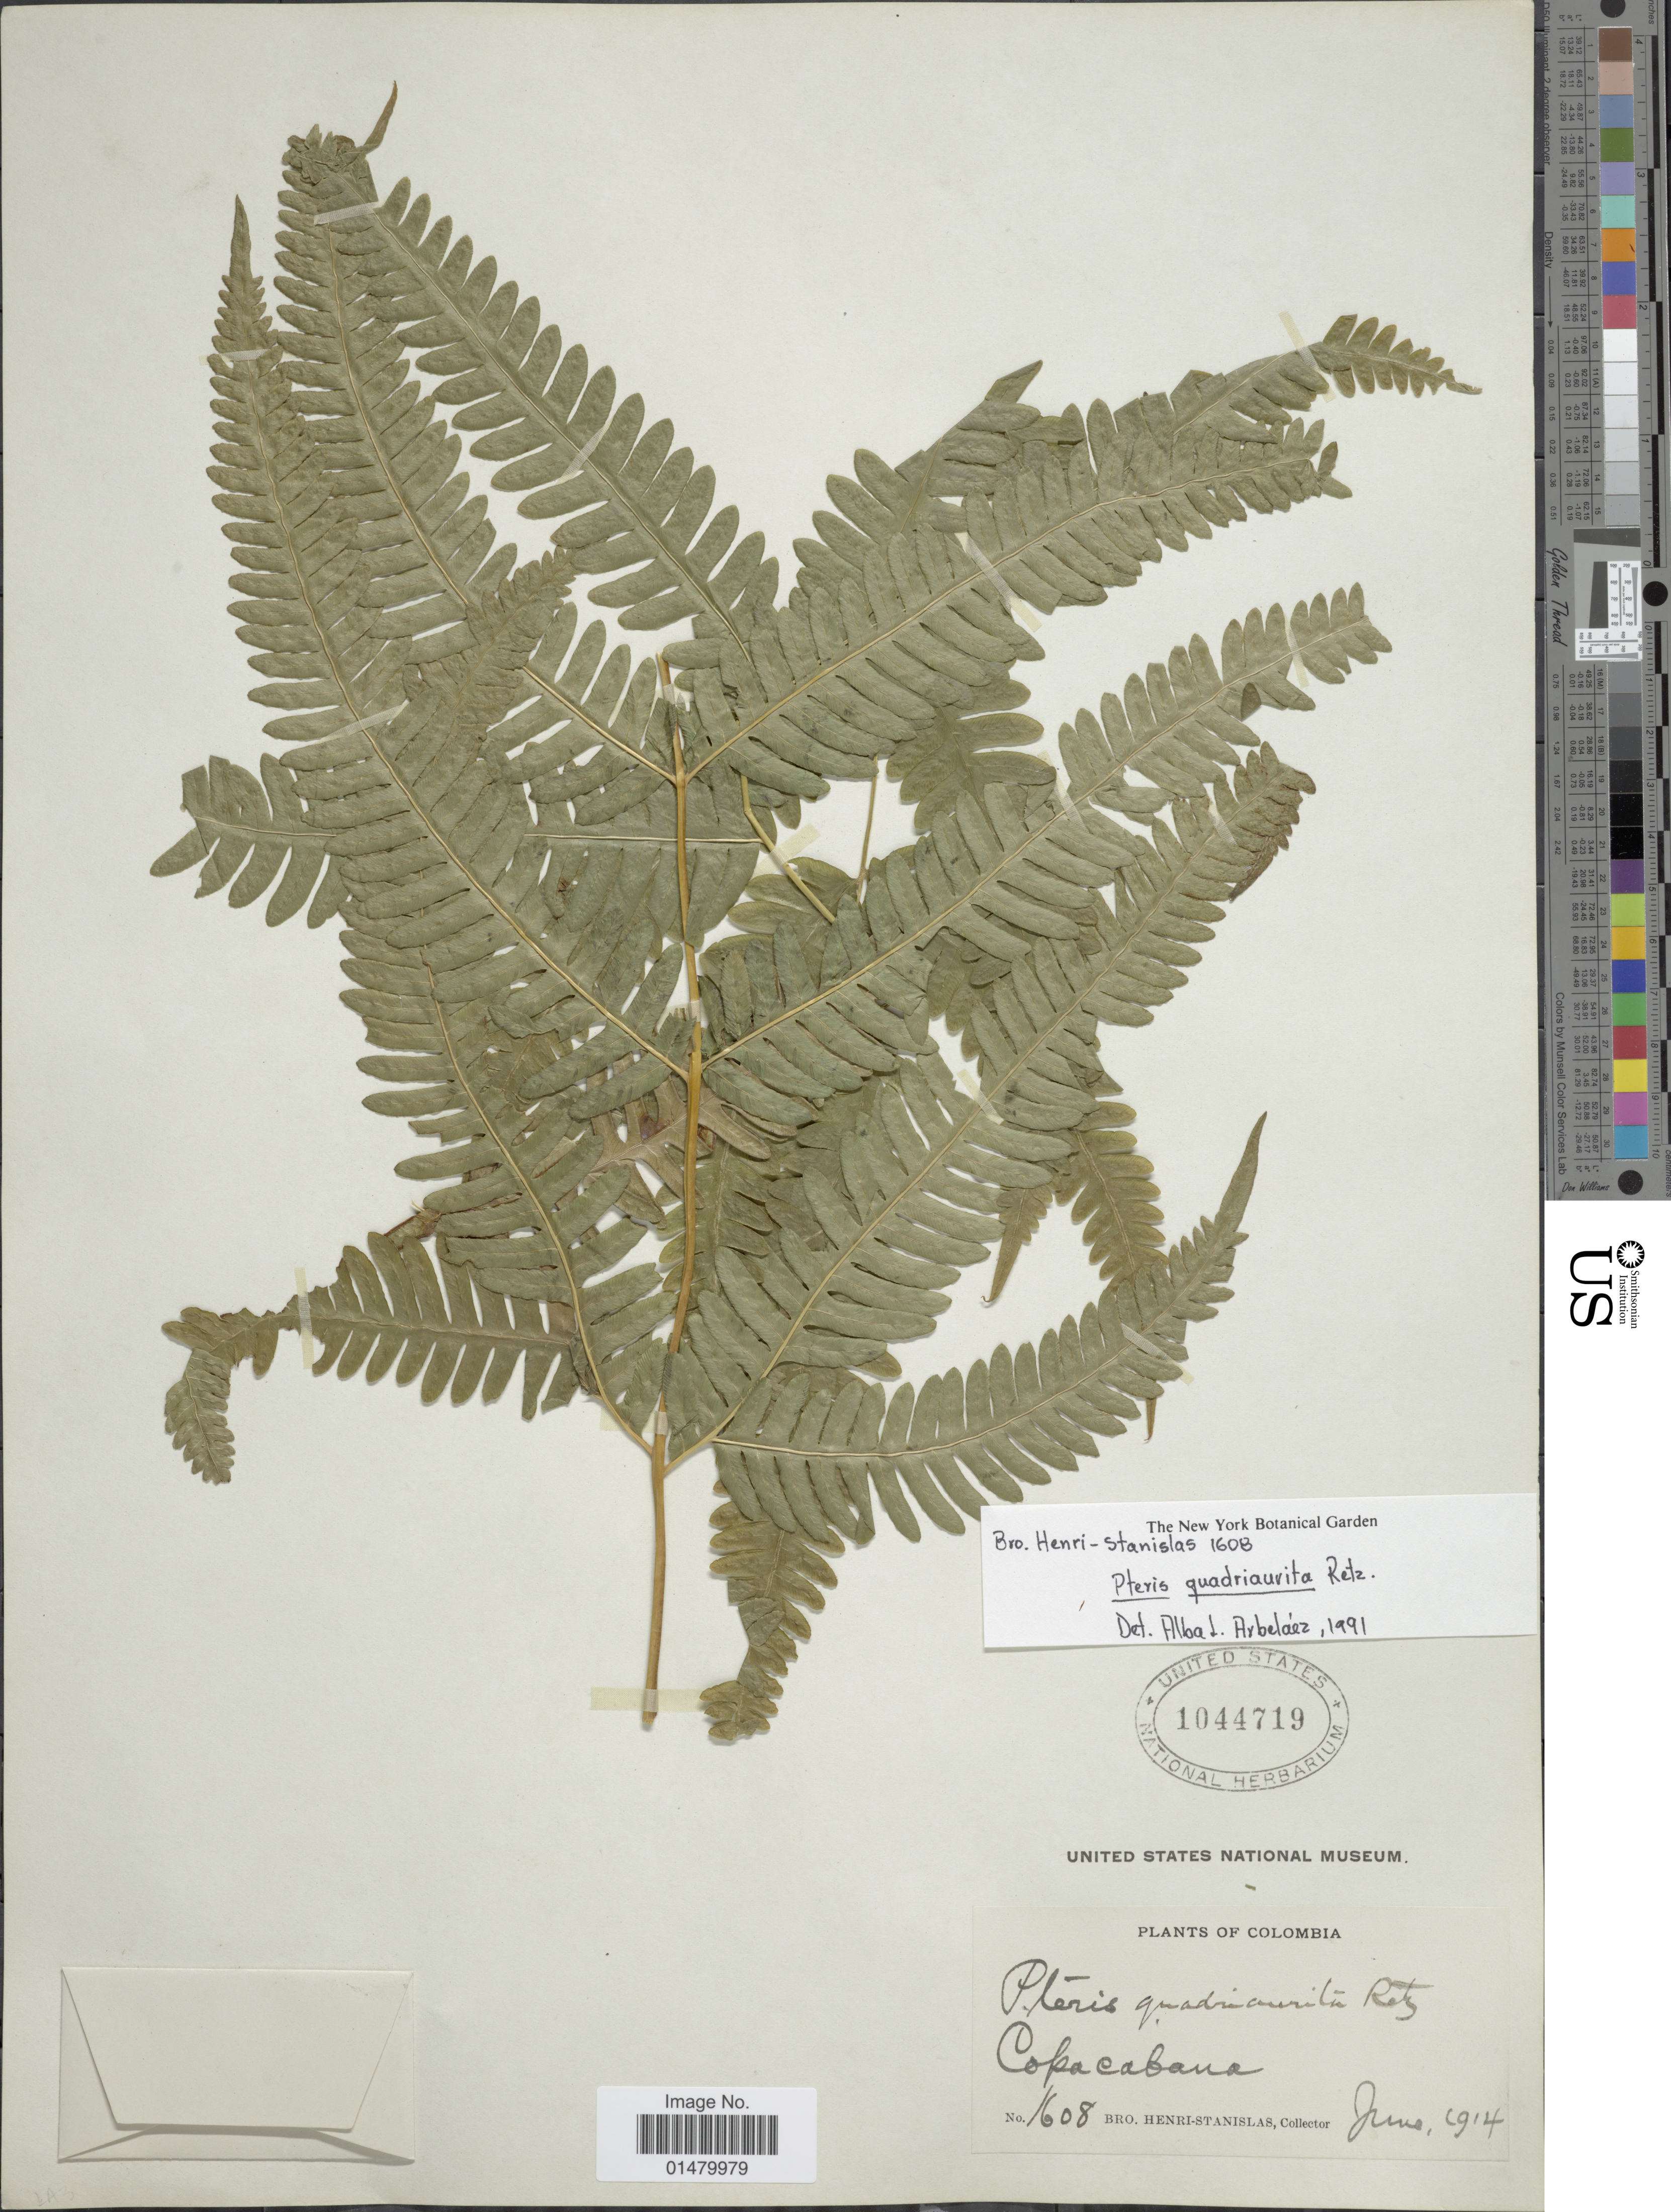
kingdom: Plantae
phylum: Tracheophyta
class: Polypodiopsida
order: Polypodiales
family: Pteridaceae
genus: Pteris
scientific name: Pteris quadriaurita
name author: Retz.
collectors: Henri-Stanislas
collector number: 1608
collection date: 1914-06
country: Colombia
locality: Copacabana.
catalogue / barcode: US 1044719